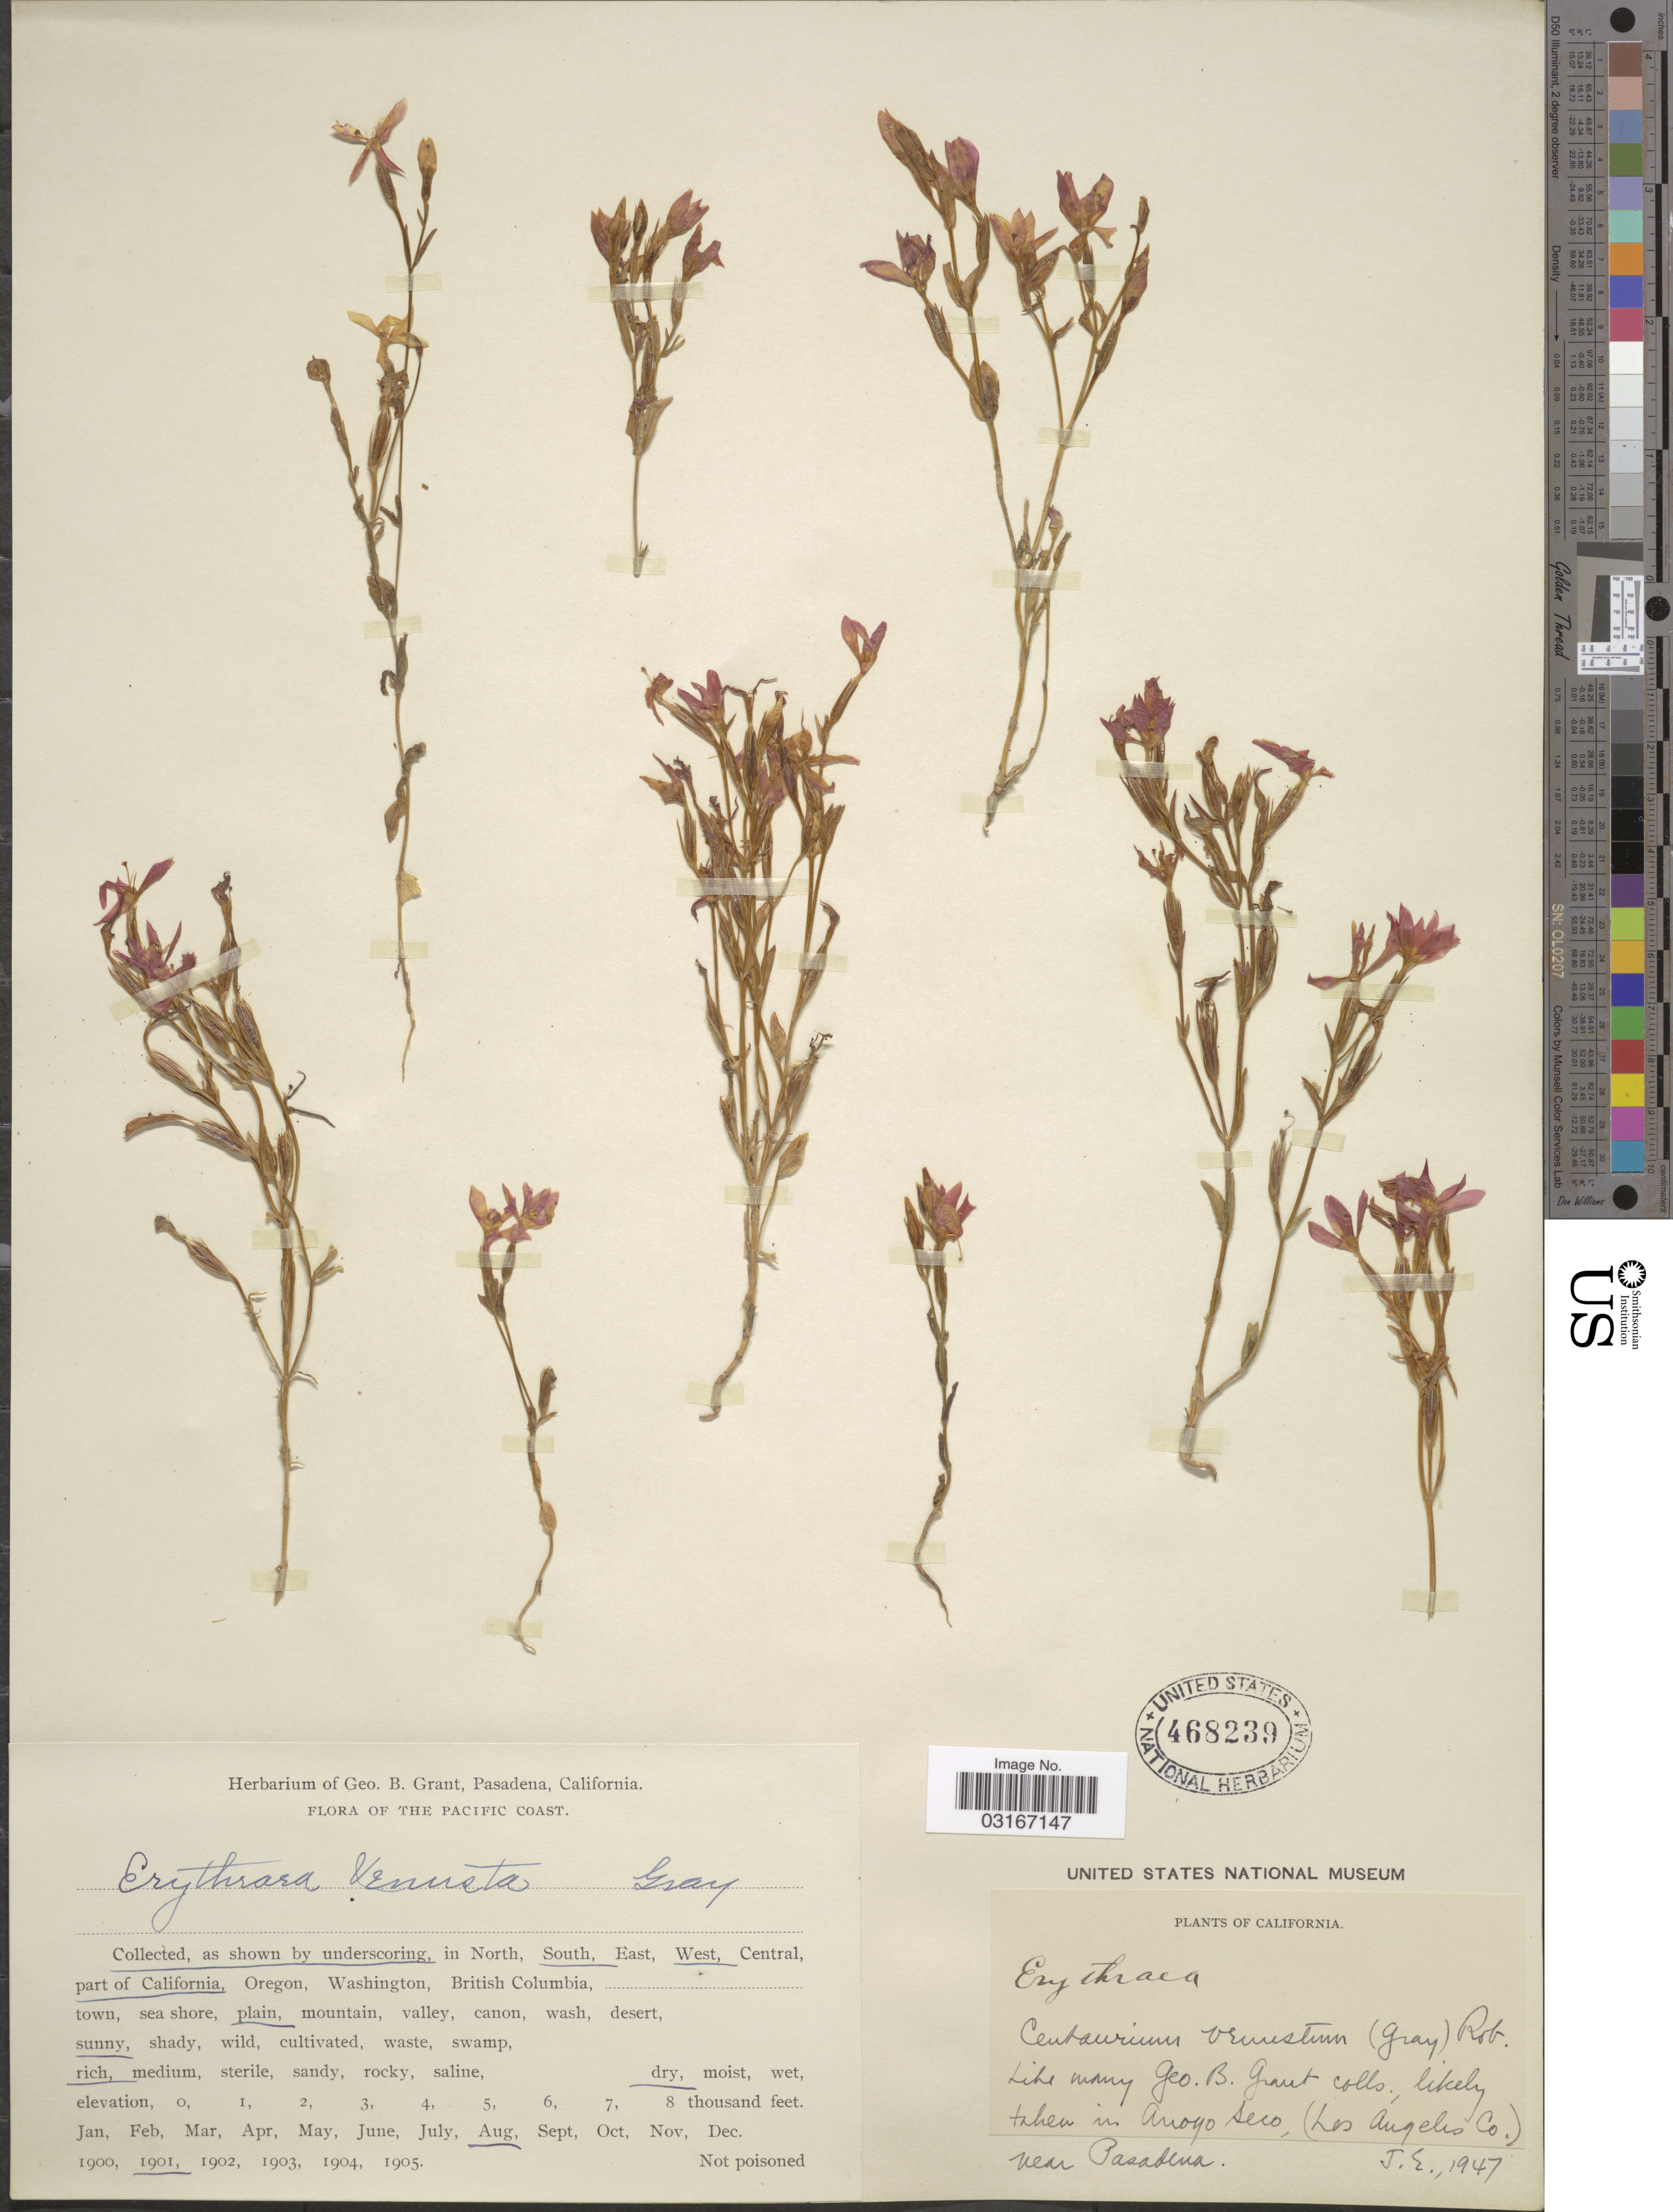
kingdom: Plantae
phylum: Tracheophyta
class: Magnoliopsida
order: Gentianales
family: Gentianaceae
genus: Centaurium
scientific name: Centaurium venustum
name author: (A. Gray) B.L. Rob.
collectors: G. Grant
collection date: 1901-08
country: United States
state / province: California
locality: Pacific Coast. South, West, Part of California.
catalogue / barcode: US 468239